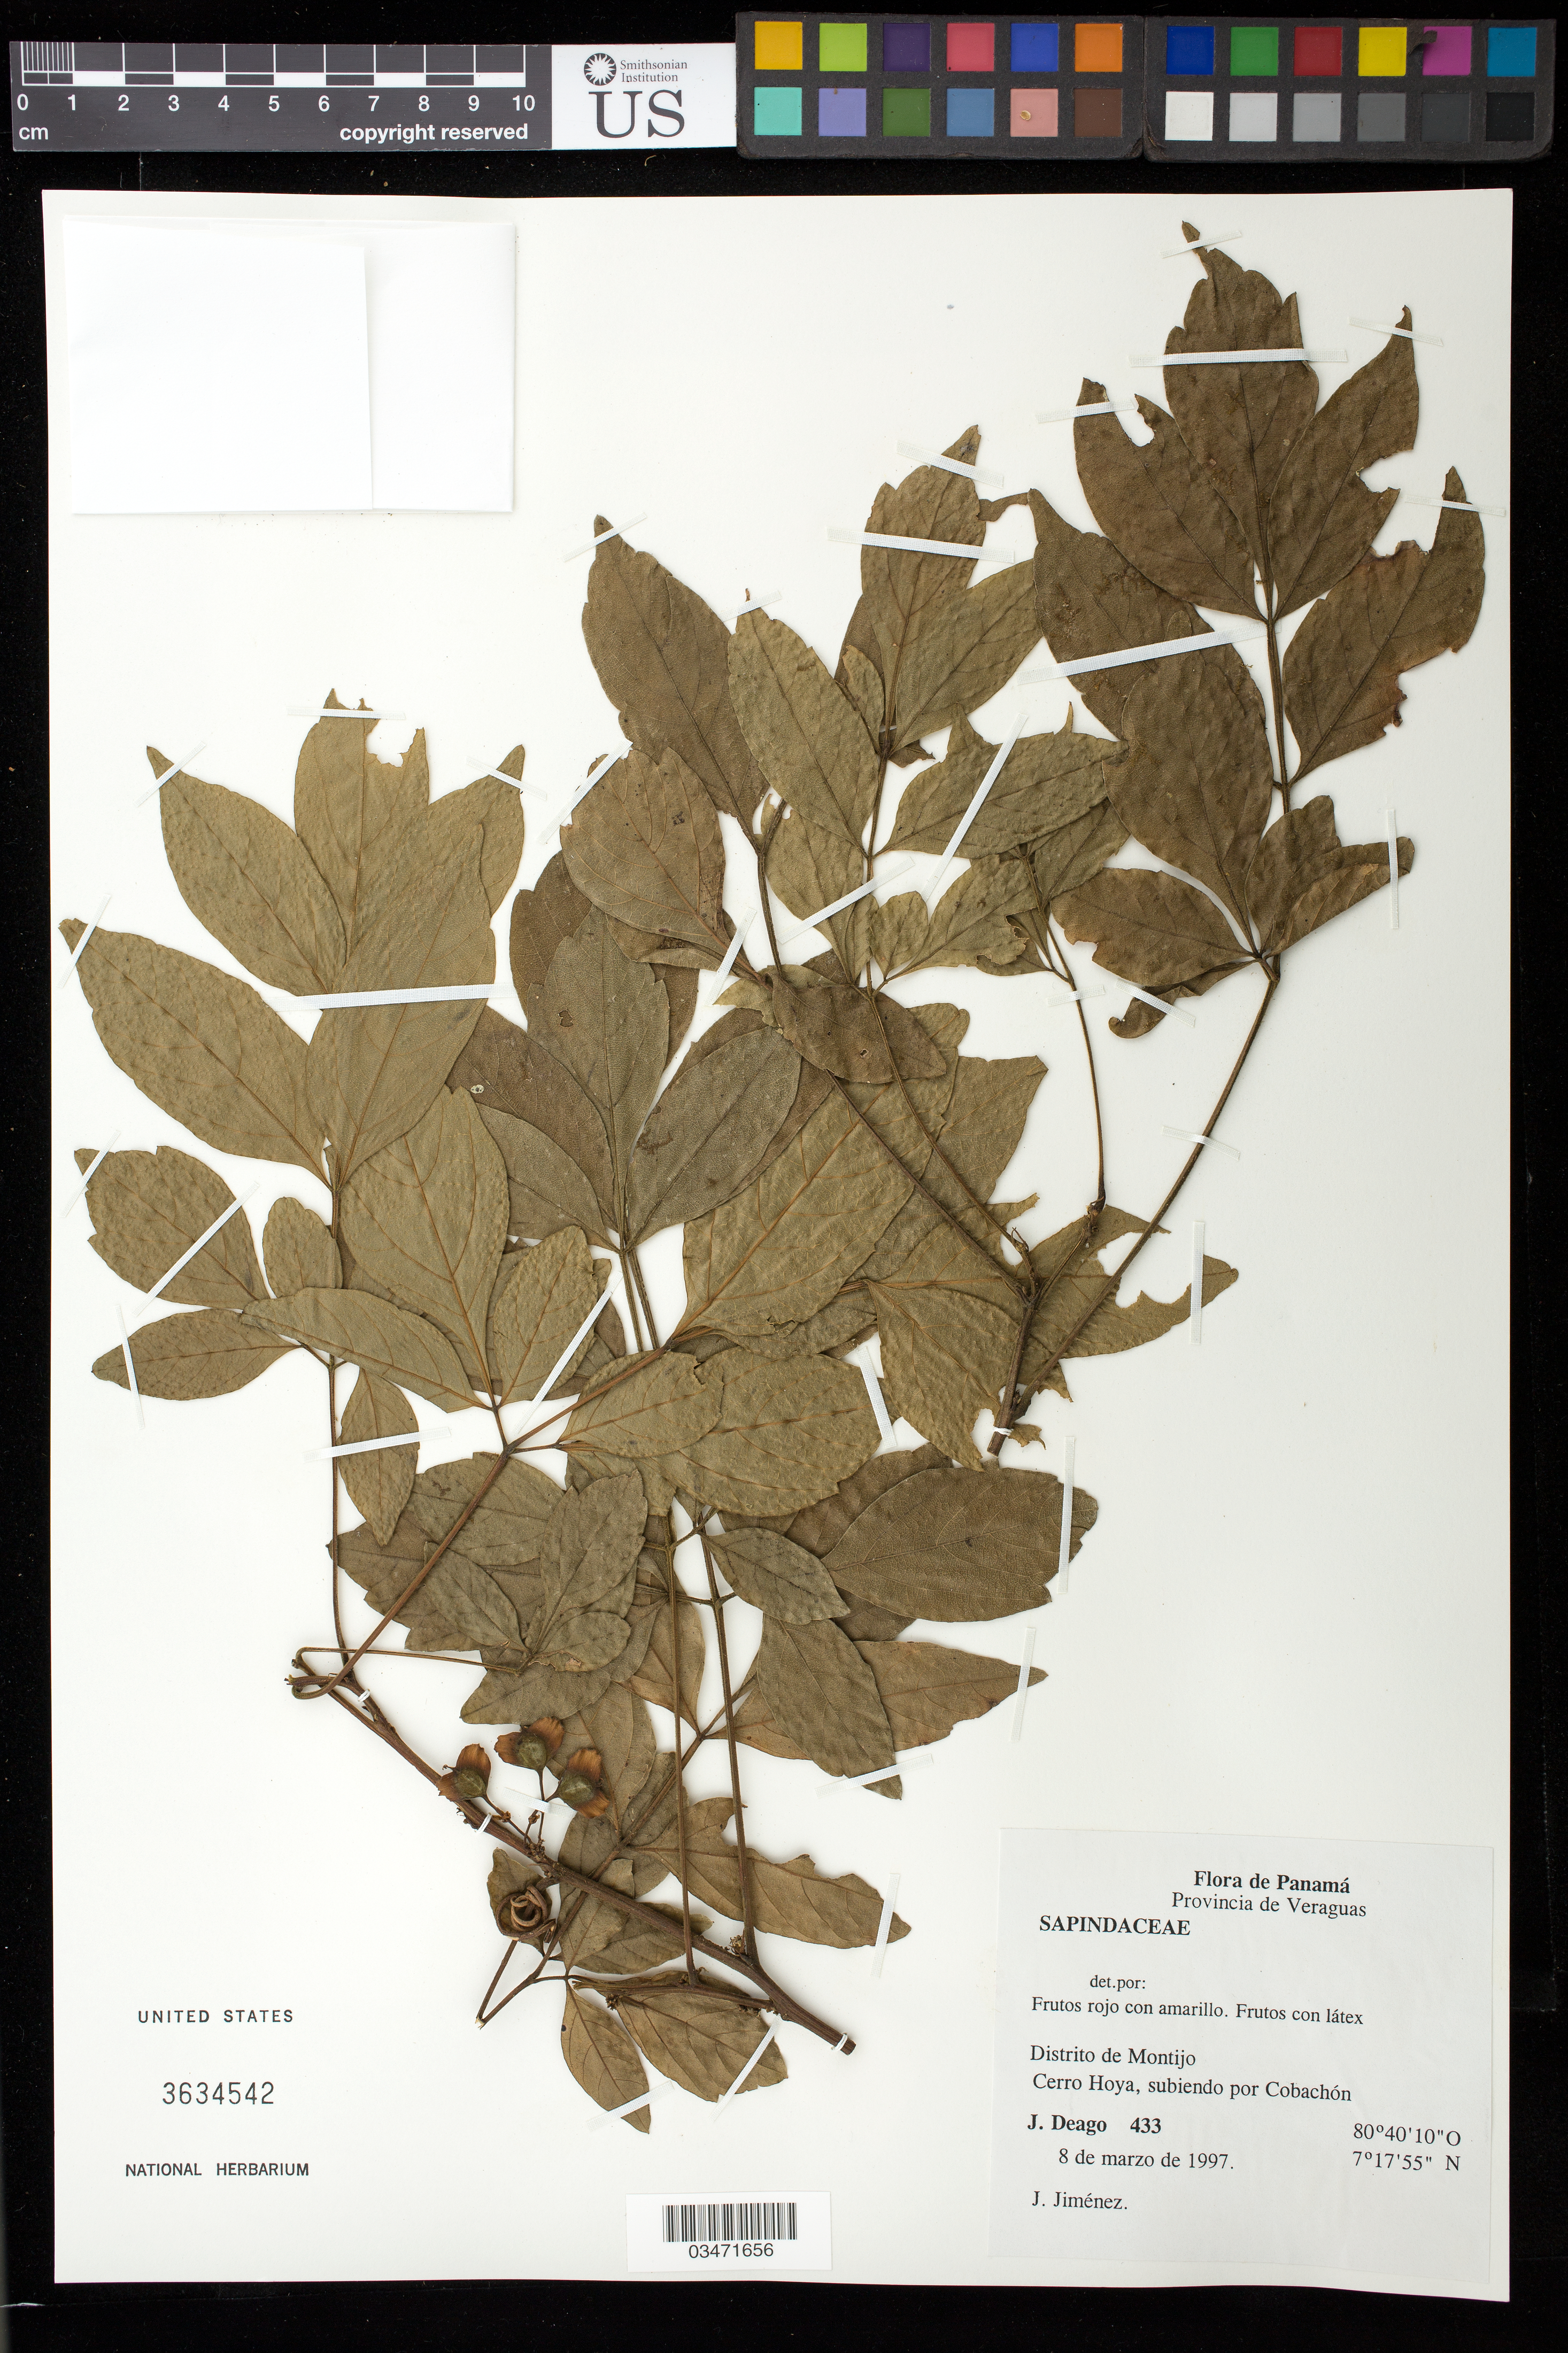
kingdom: Plantae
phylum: Tracheophyta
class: Magnoliopsida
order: Sapindales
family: Sapindaceae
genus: Paullinia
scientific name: Paullinia verecunda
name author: Standl.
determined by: Acevedo-Rodriguez, P., (US), Smithsonian Institution - National Museum of Natural History (UNITED STATES)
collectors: J. Deago & J. Jiménez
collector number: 433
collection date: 1997-03-08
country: Panama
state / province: Veraguas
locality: Distrito de Montijo, Cerro Hoya, subiendo por Cobachón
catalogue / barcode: US 3634542